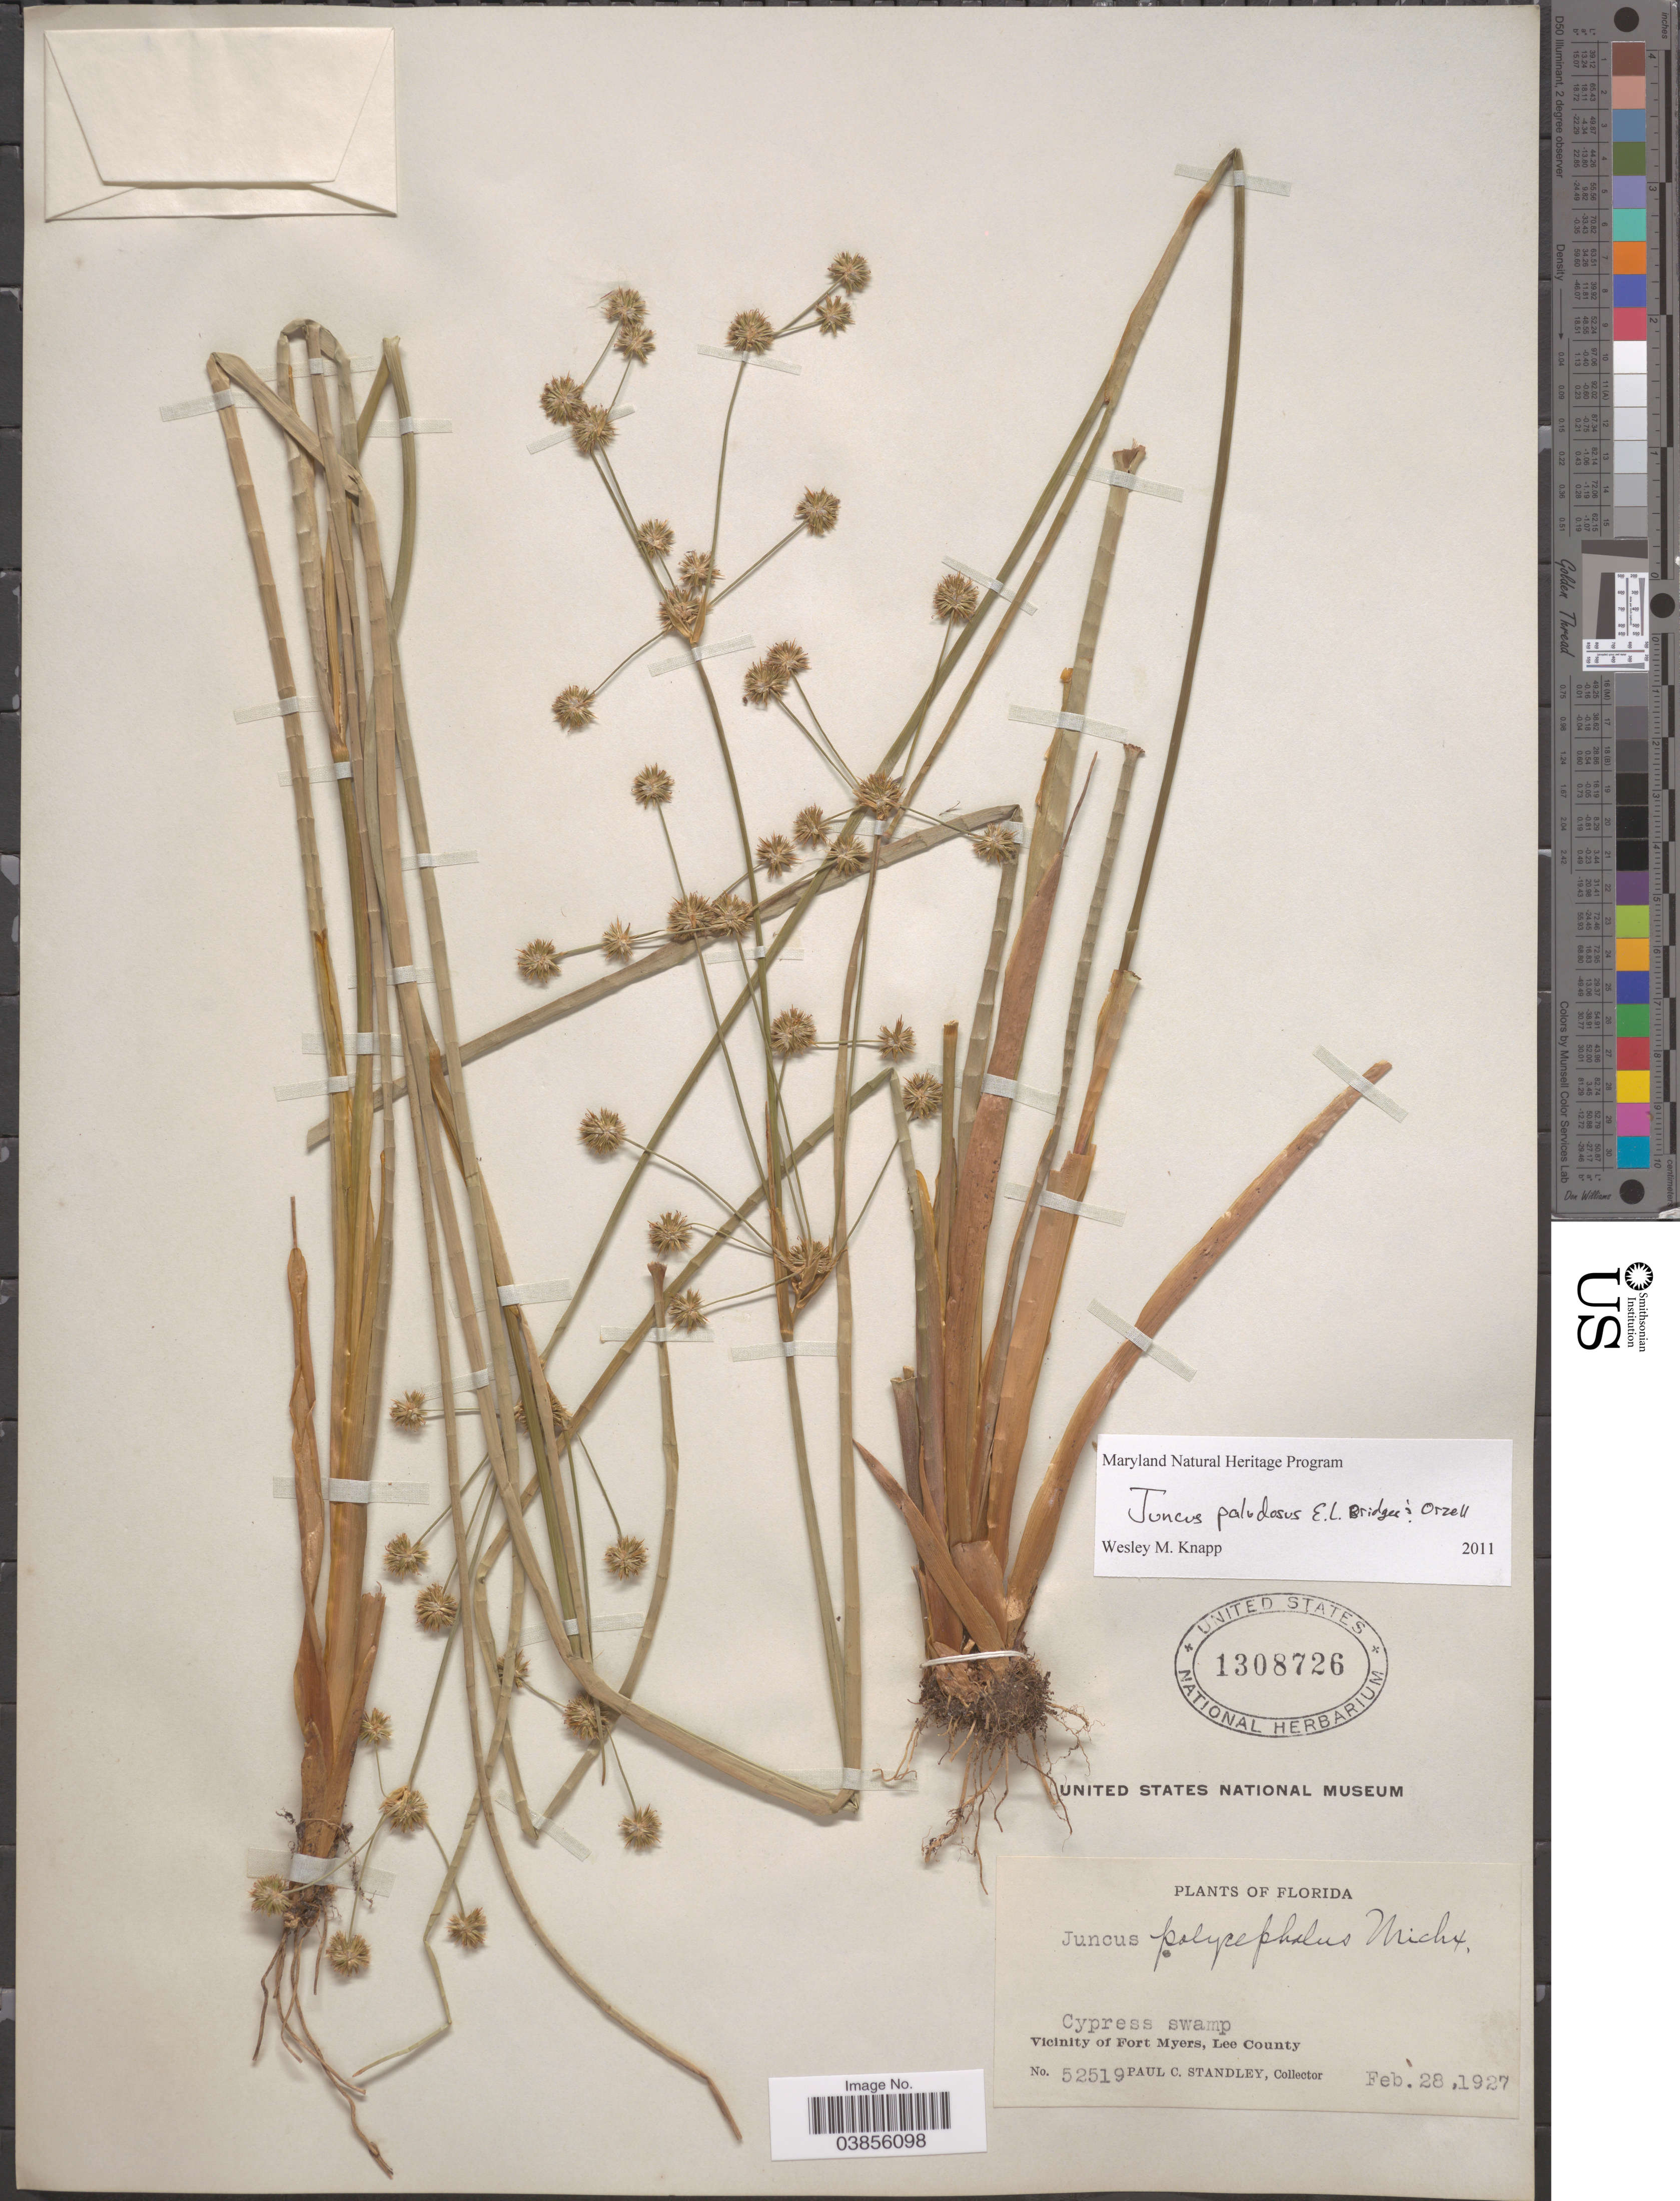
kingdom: Plantae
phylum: Tracheophyta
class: Liliopsida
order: Poales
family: Juncaceae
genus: Juncus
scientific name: Juncus paludosus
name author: E.L. Bridges & Orzell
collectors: P. C. Standley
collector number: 52519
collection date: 1927-02-28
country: United States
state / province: Florida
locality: Cypress swamp. Vicinity of Fort Myers, Lee County.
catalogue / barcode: US 1308726